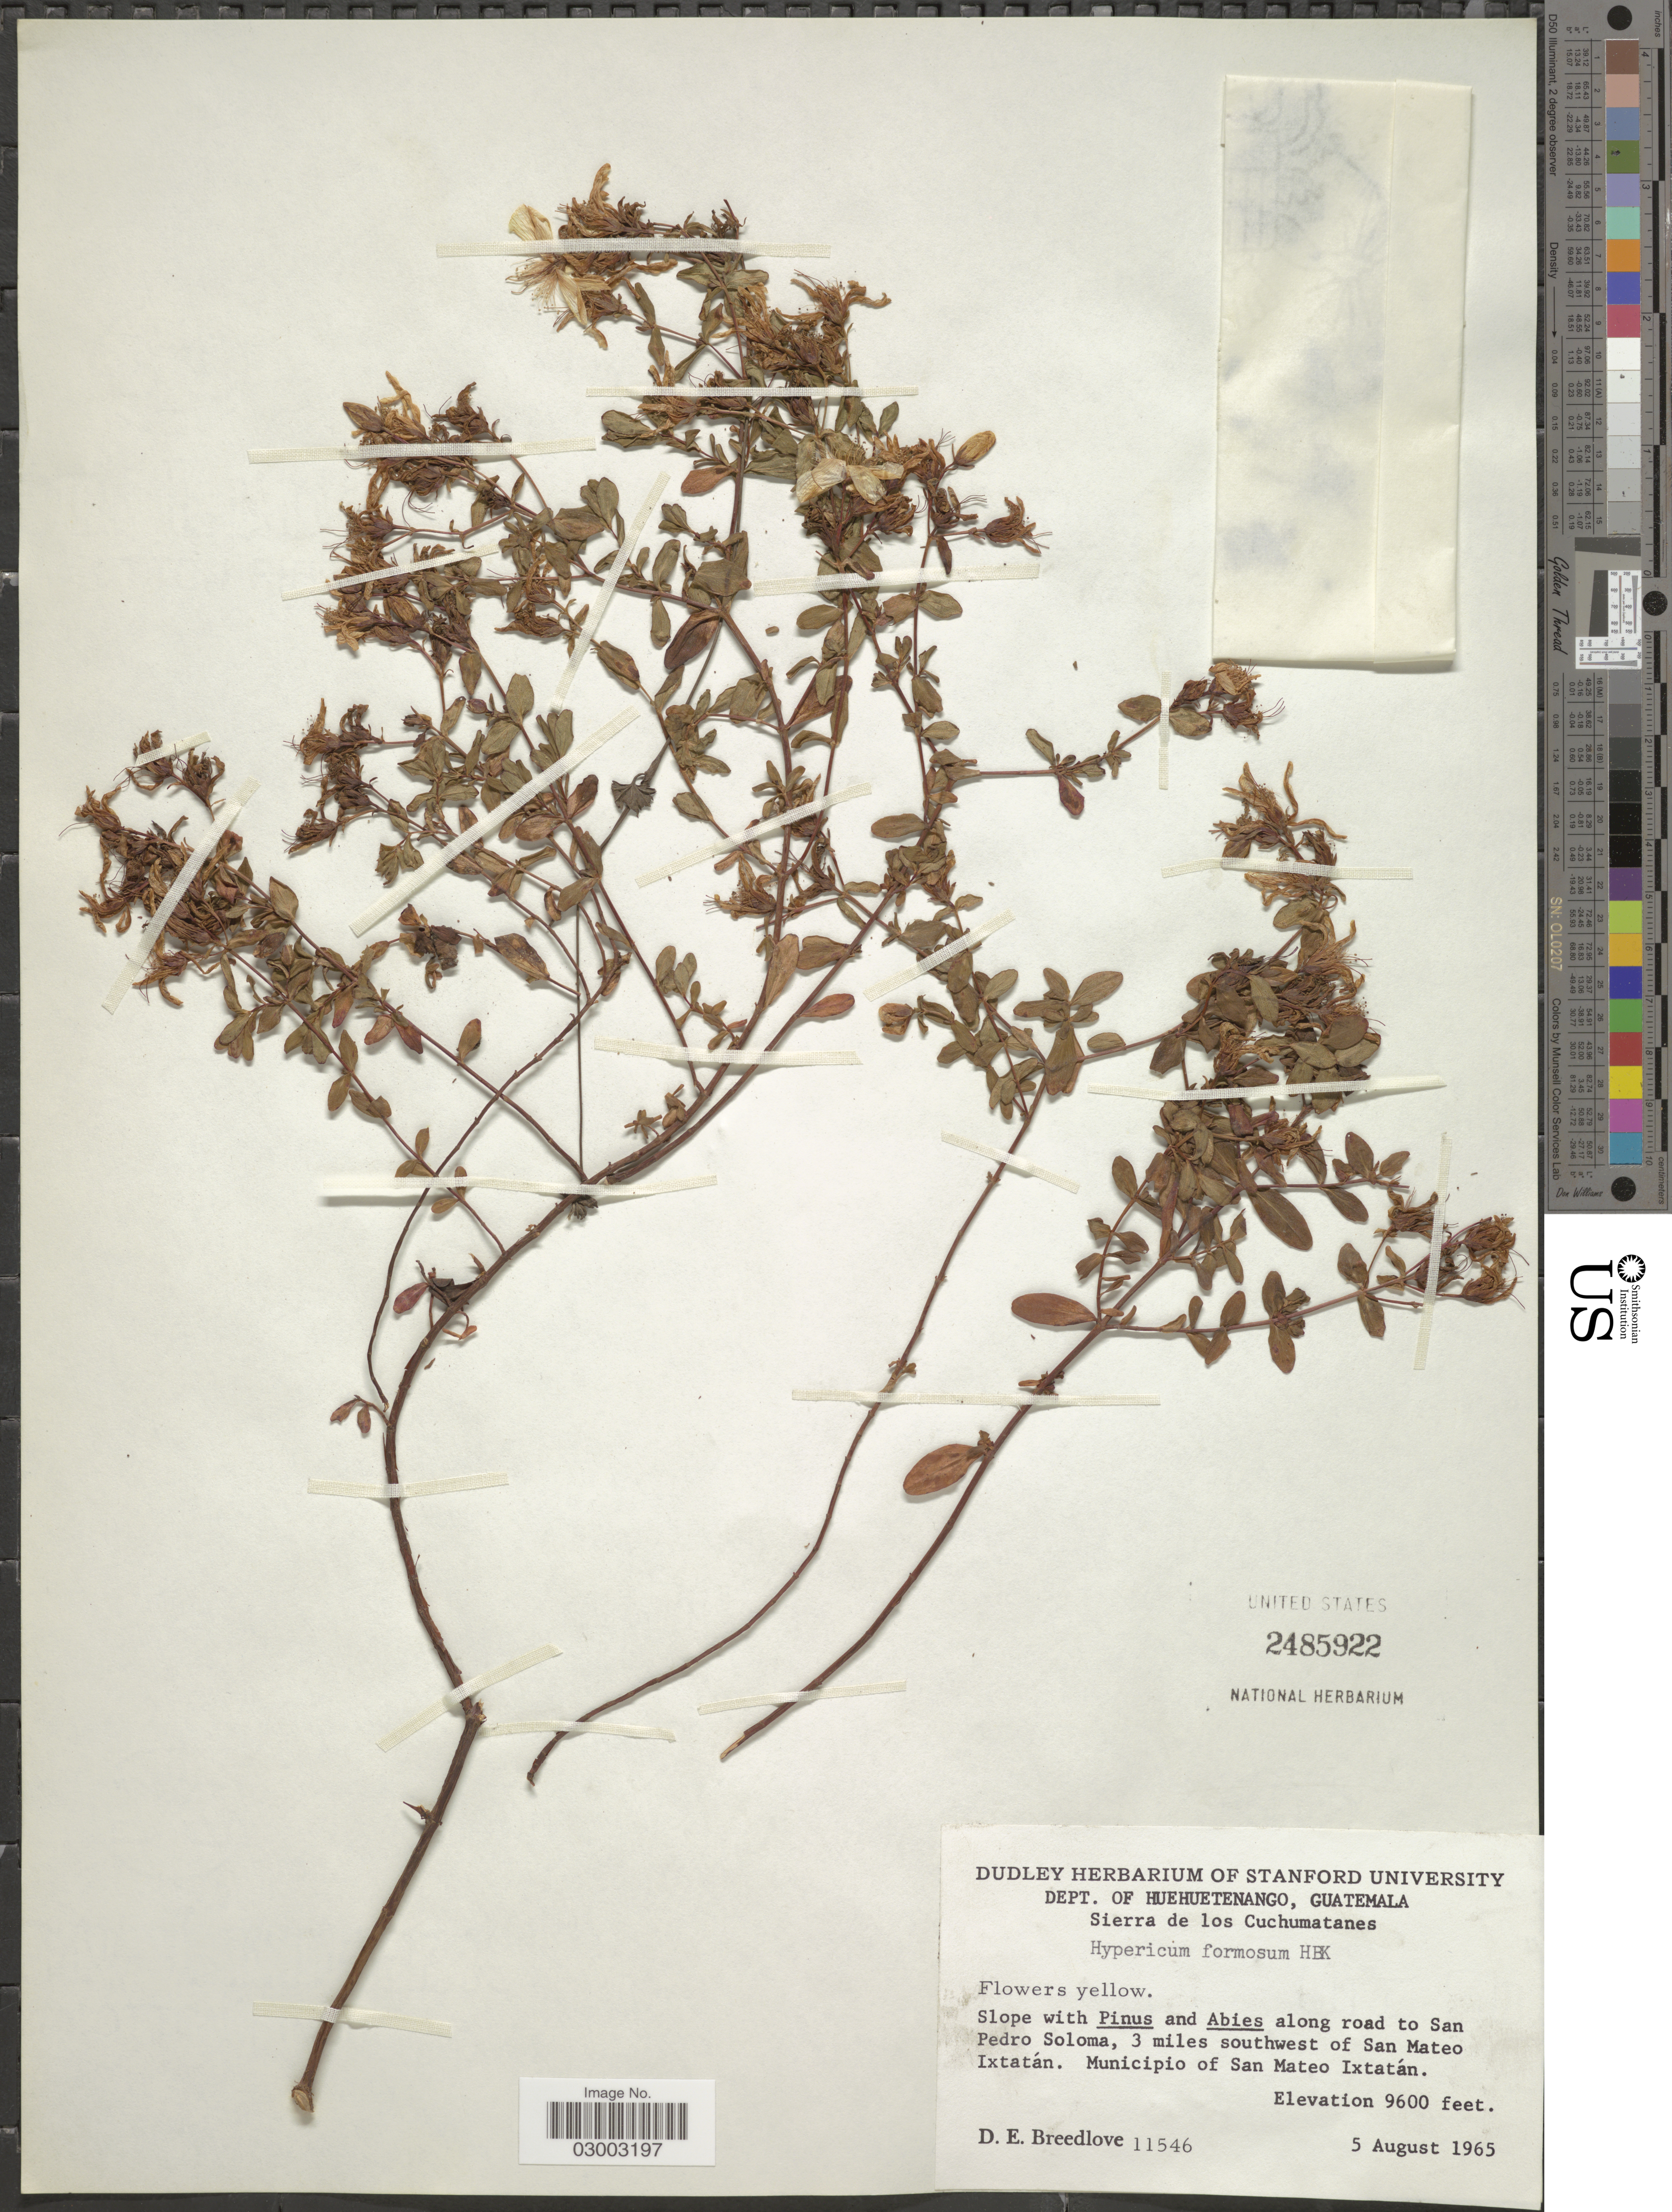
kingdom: Plantae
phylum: Tracheophyta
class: Magnoliopsida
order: Malpighiales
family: Hypericaceae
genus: Hypericum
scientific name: Hypericum oaxacanum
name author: R. Keller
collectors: D. E. Breedlove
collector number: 11546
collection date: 1965-08-05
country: Guatemala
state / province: Huehuetenango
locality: Dept. of Huehuetenango, Sierra de los Cuchumatanes, Slope with Pinus and Abies along road to San Pedro Soloma, 3 miles southwest of San Mateo Ixtatán, Municipio of San Mateo Ixtatán.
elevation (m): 2926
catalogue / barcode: US 2485922